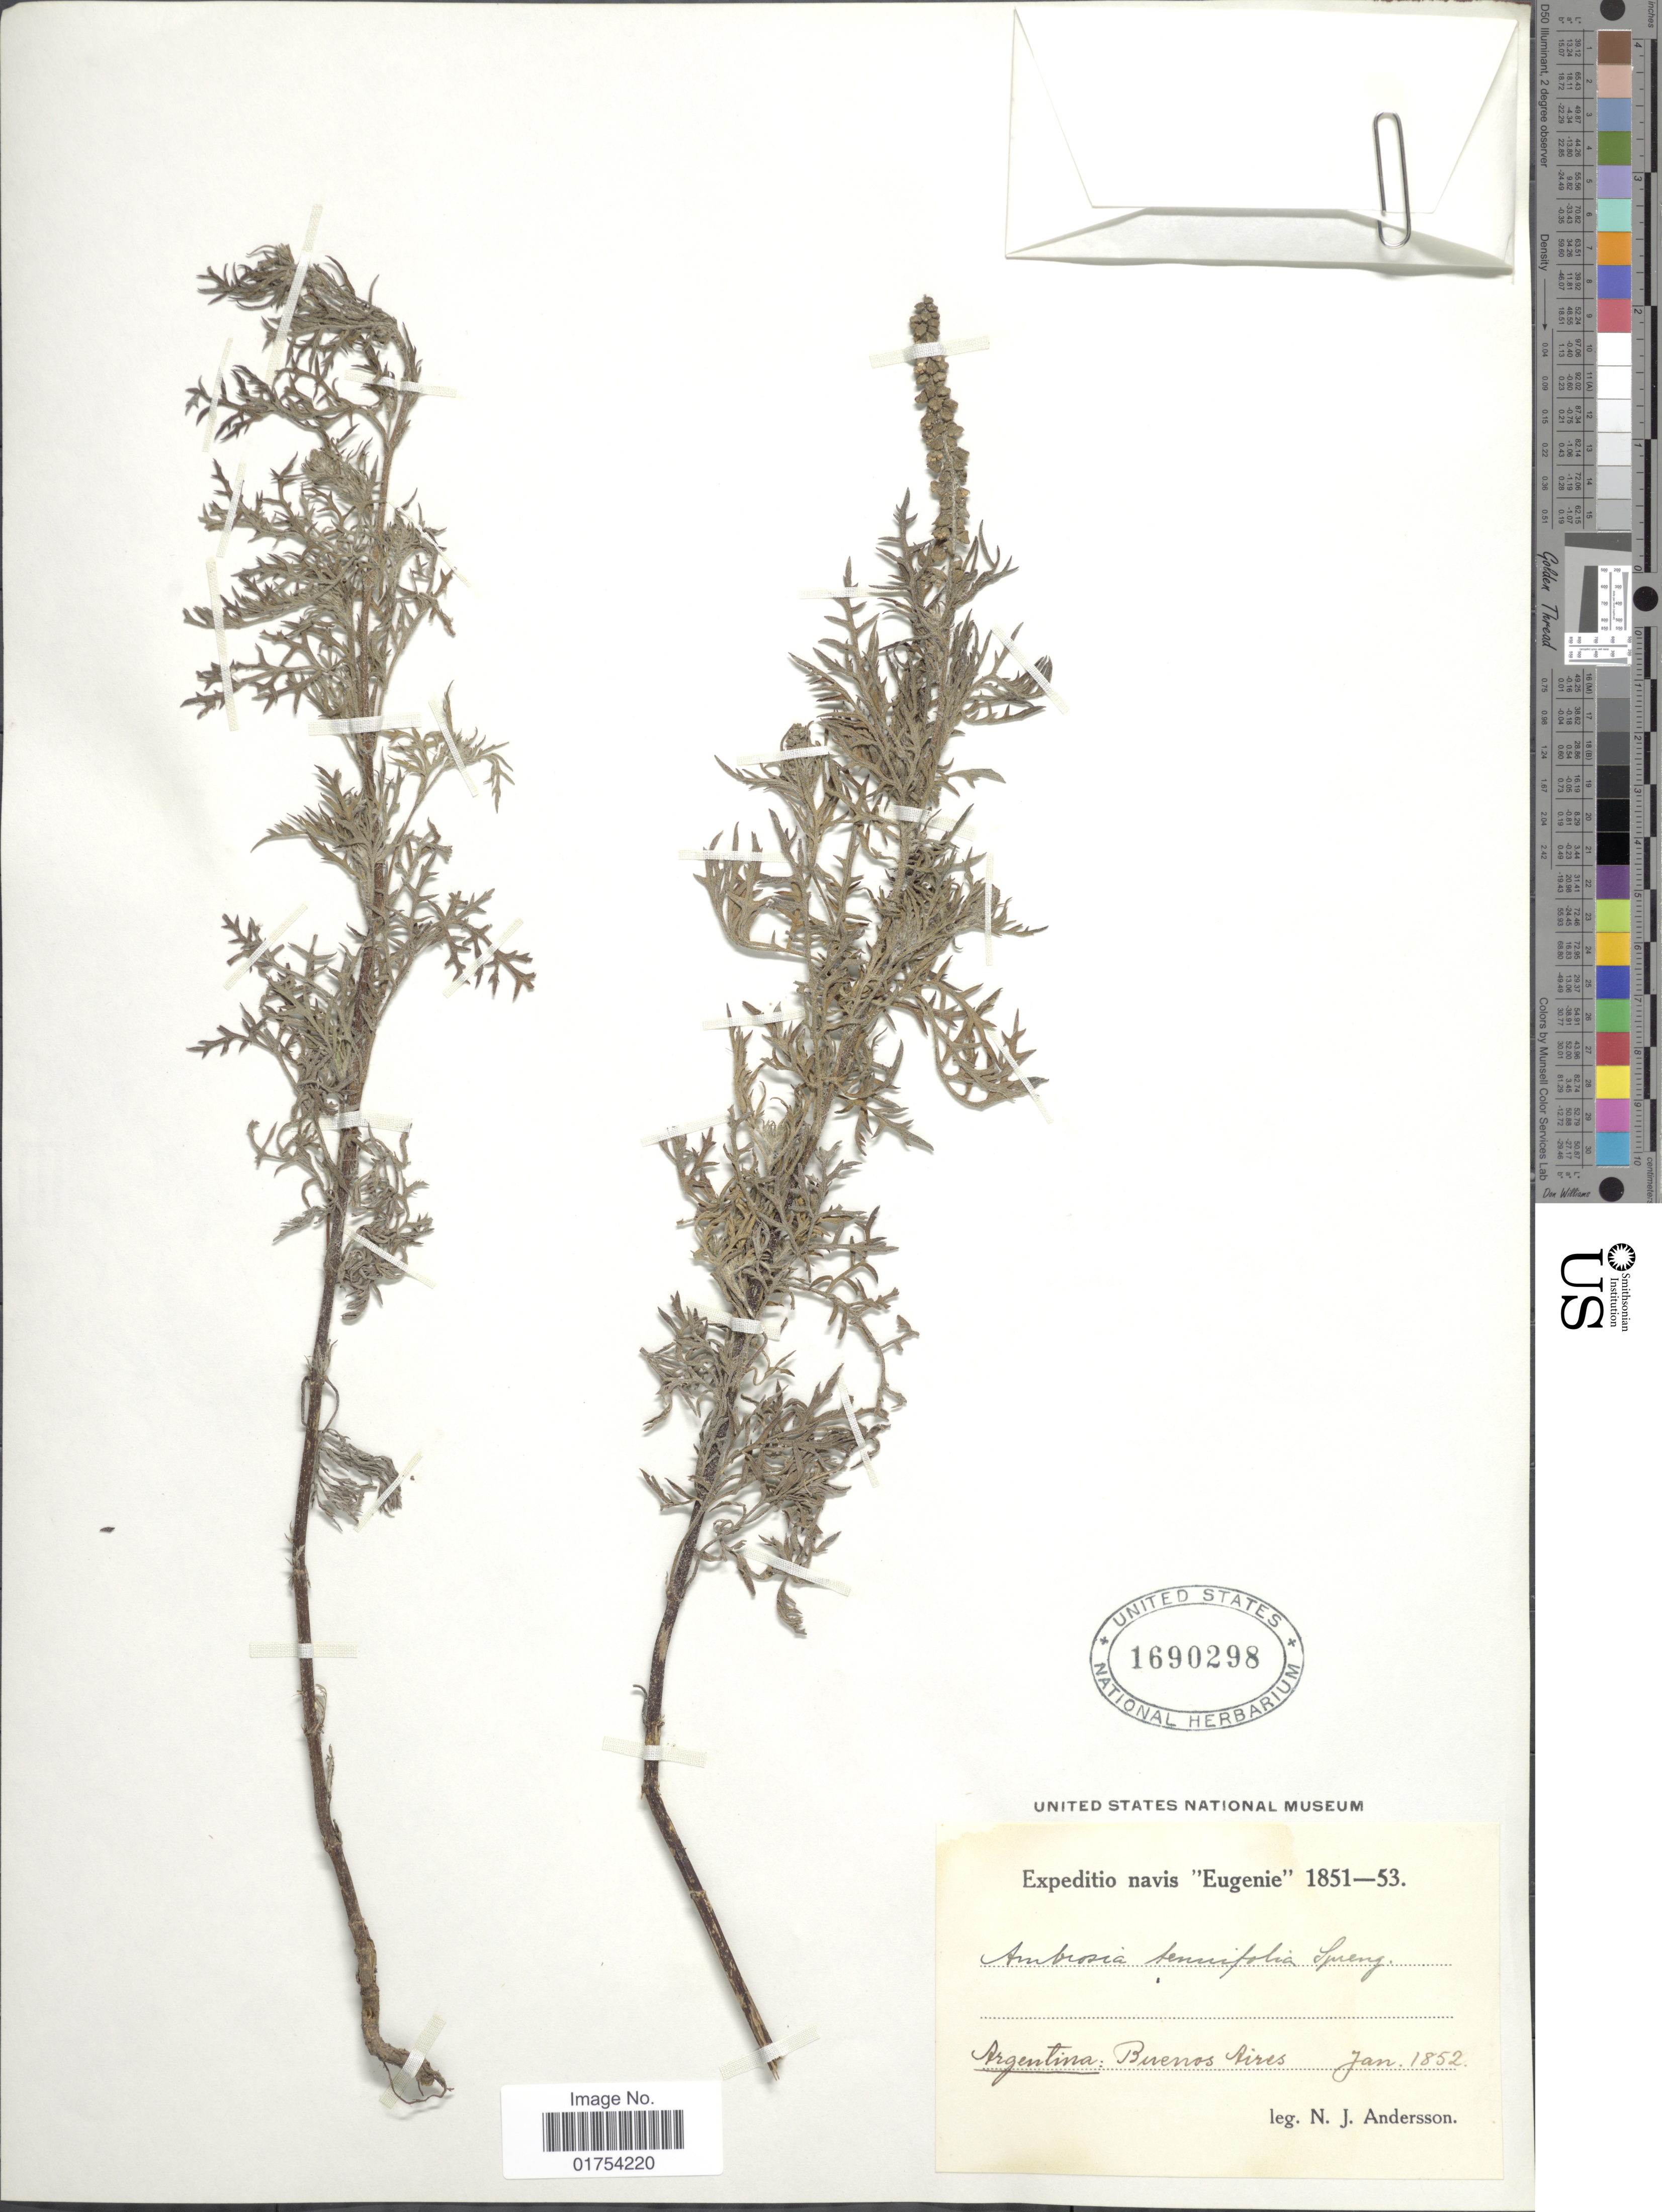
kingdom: Plantae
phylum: Tracheophyta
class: Magnoliopsida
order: Asterales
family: Asteraceae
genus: Ambrosia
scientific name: Ambrosia tenuifolia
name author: Spreng.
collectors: N. J. Andersson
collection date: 1852-01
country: Argentina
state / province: Buenos Aires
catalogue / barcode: US 1690298